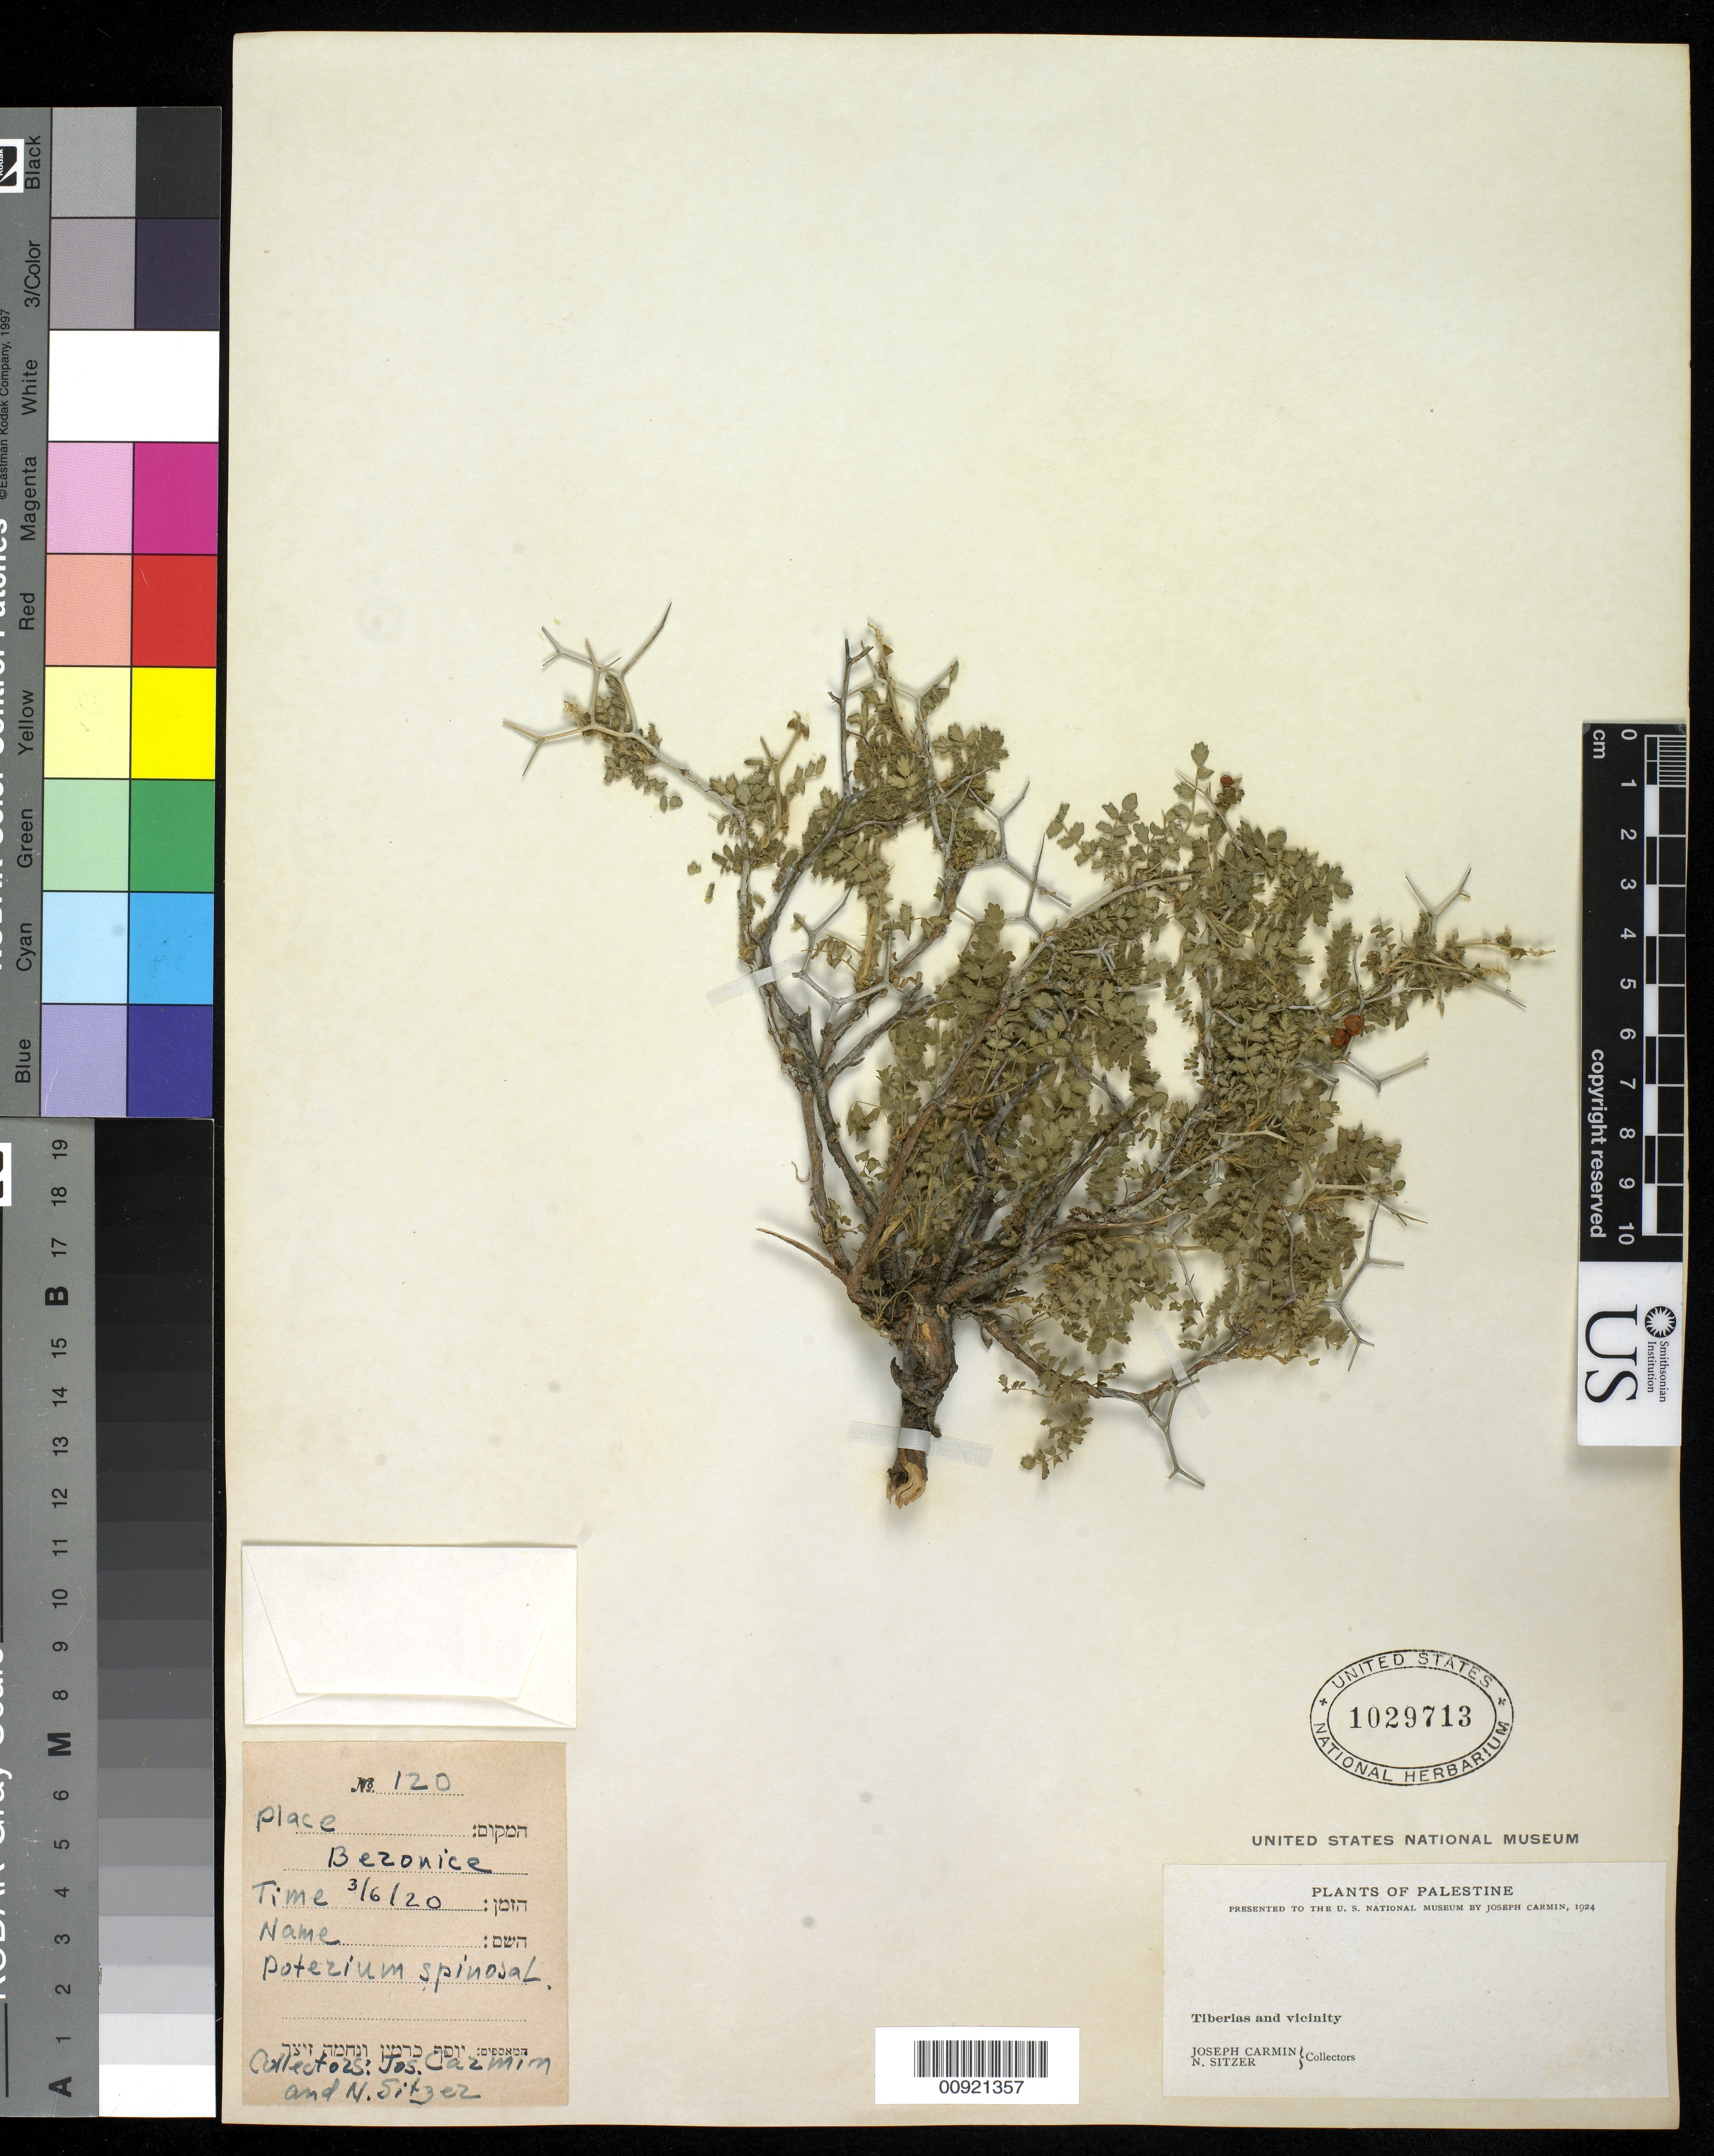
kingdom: Plantae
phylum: Tracheophyta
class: Magnoliopsida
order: Rosales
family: Rosaceae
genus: Sarcopoterium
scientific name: Sarcopoterium spinosum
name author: (L.) Spach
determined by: Strong, Mark T., (BOT), Smithsonian Institution - National Museum of Natural History (UNITED STATES)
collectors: J. Carmin & N. Sitzer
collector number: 120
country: Israel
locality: Tiberias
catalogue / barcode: US 1029713